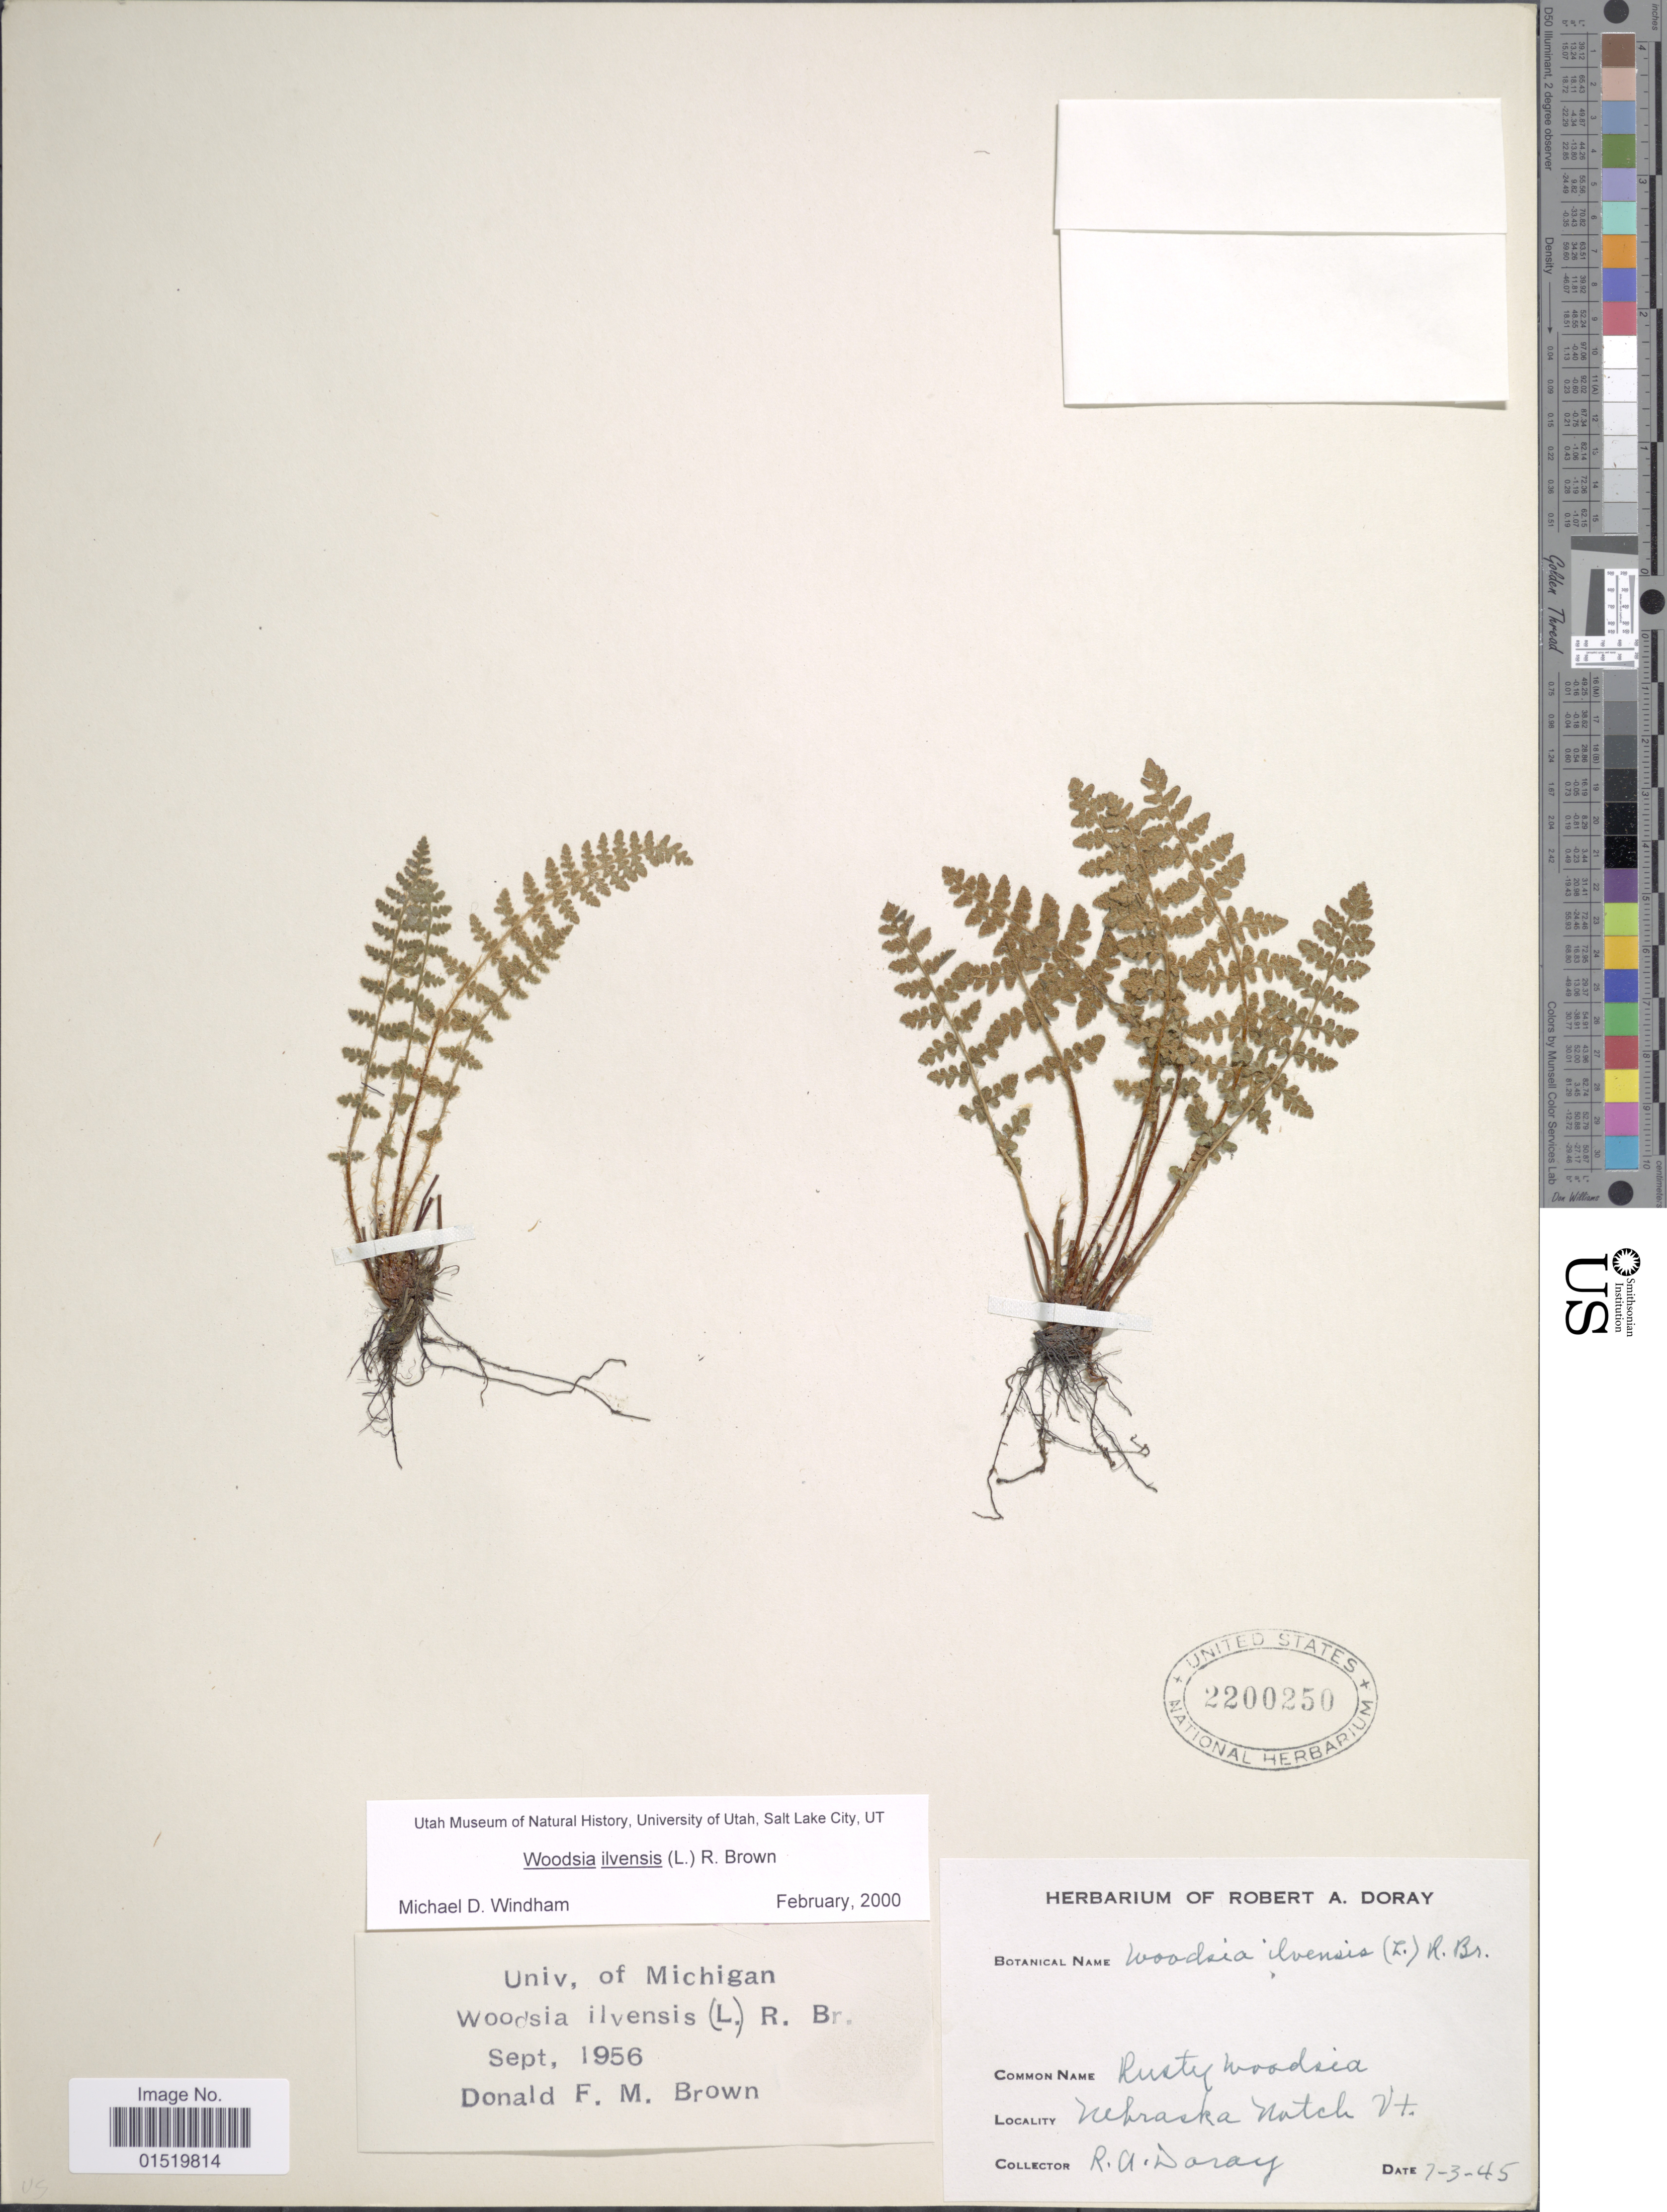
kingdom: Plantae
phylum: Tracheophyta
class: Polypodiopsida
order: Polypodiales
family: Woodsiaceae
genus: Woodsia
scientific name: Woodsia ilvensis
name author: (L.) R. Br.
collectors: R. Doray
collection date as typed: Transcribed d/m/y: 3/7/45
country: United States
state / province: Vermont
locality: Nebraska Notch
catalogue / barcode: US 2200250